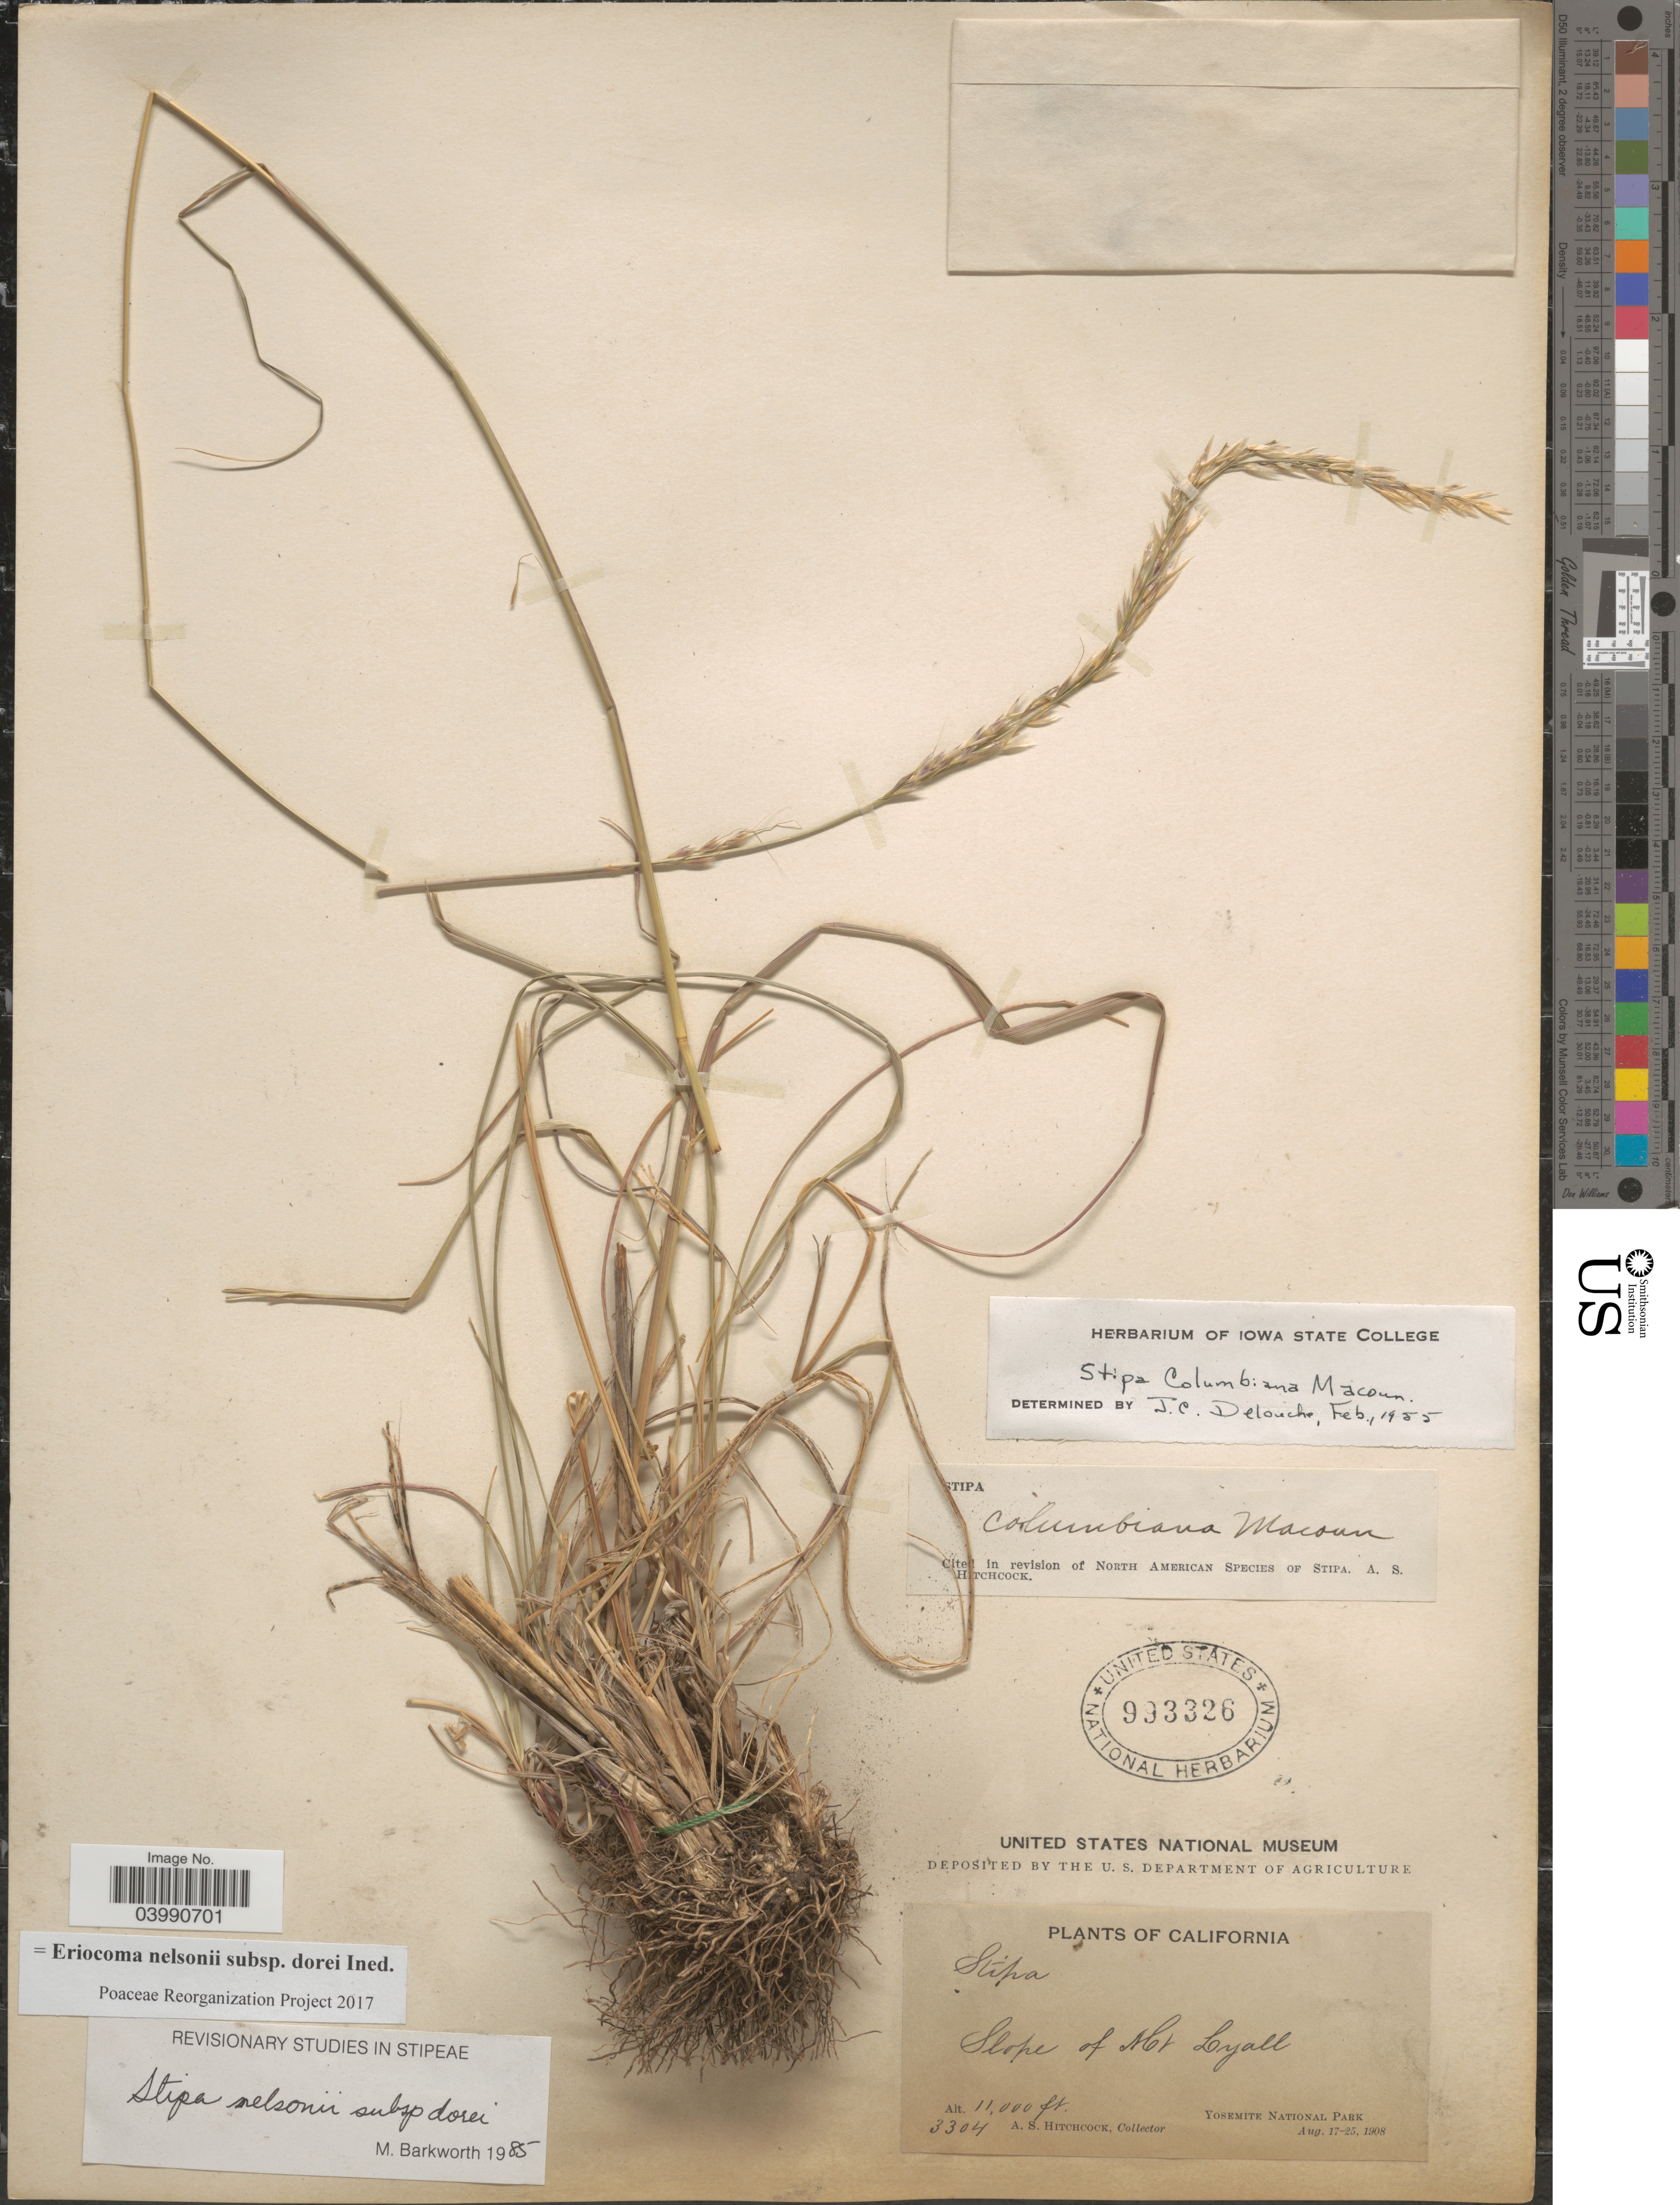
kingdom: Plantae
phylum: Tracheophyta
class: Liliopsida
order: Poales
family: Poaceae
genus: Eriocoma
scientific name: Eriocoma nelsonii subsp. dorei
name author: (Barkworth & J. Maze) Romasch.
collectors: A. S. Hitchcock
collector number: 3304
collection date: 1908-08-17/1908-08-25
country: United States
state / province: California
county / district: Mariposa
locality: Slope of Mt Lyall. Yosemite National Park.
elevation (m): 3353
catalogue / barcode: US 993326